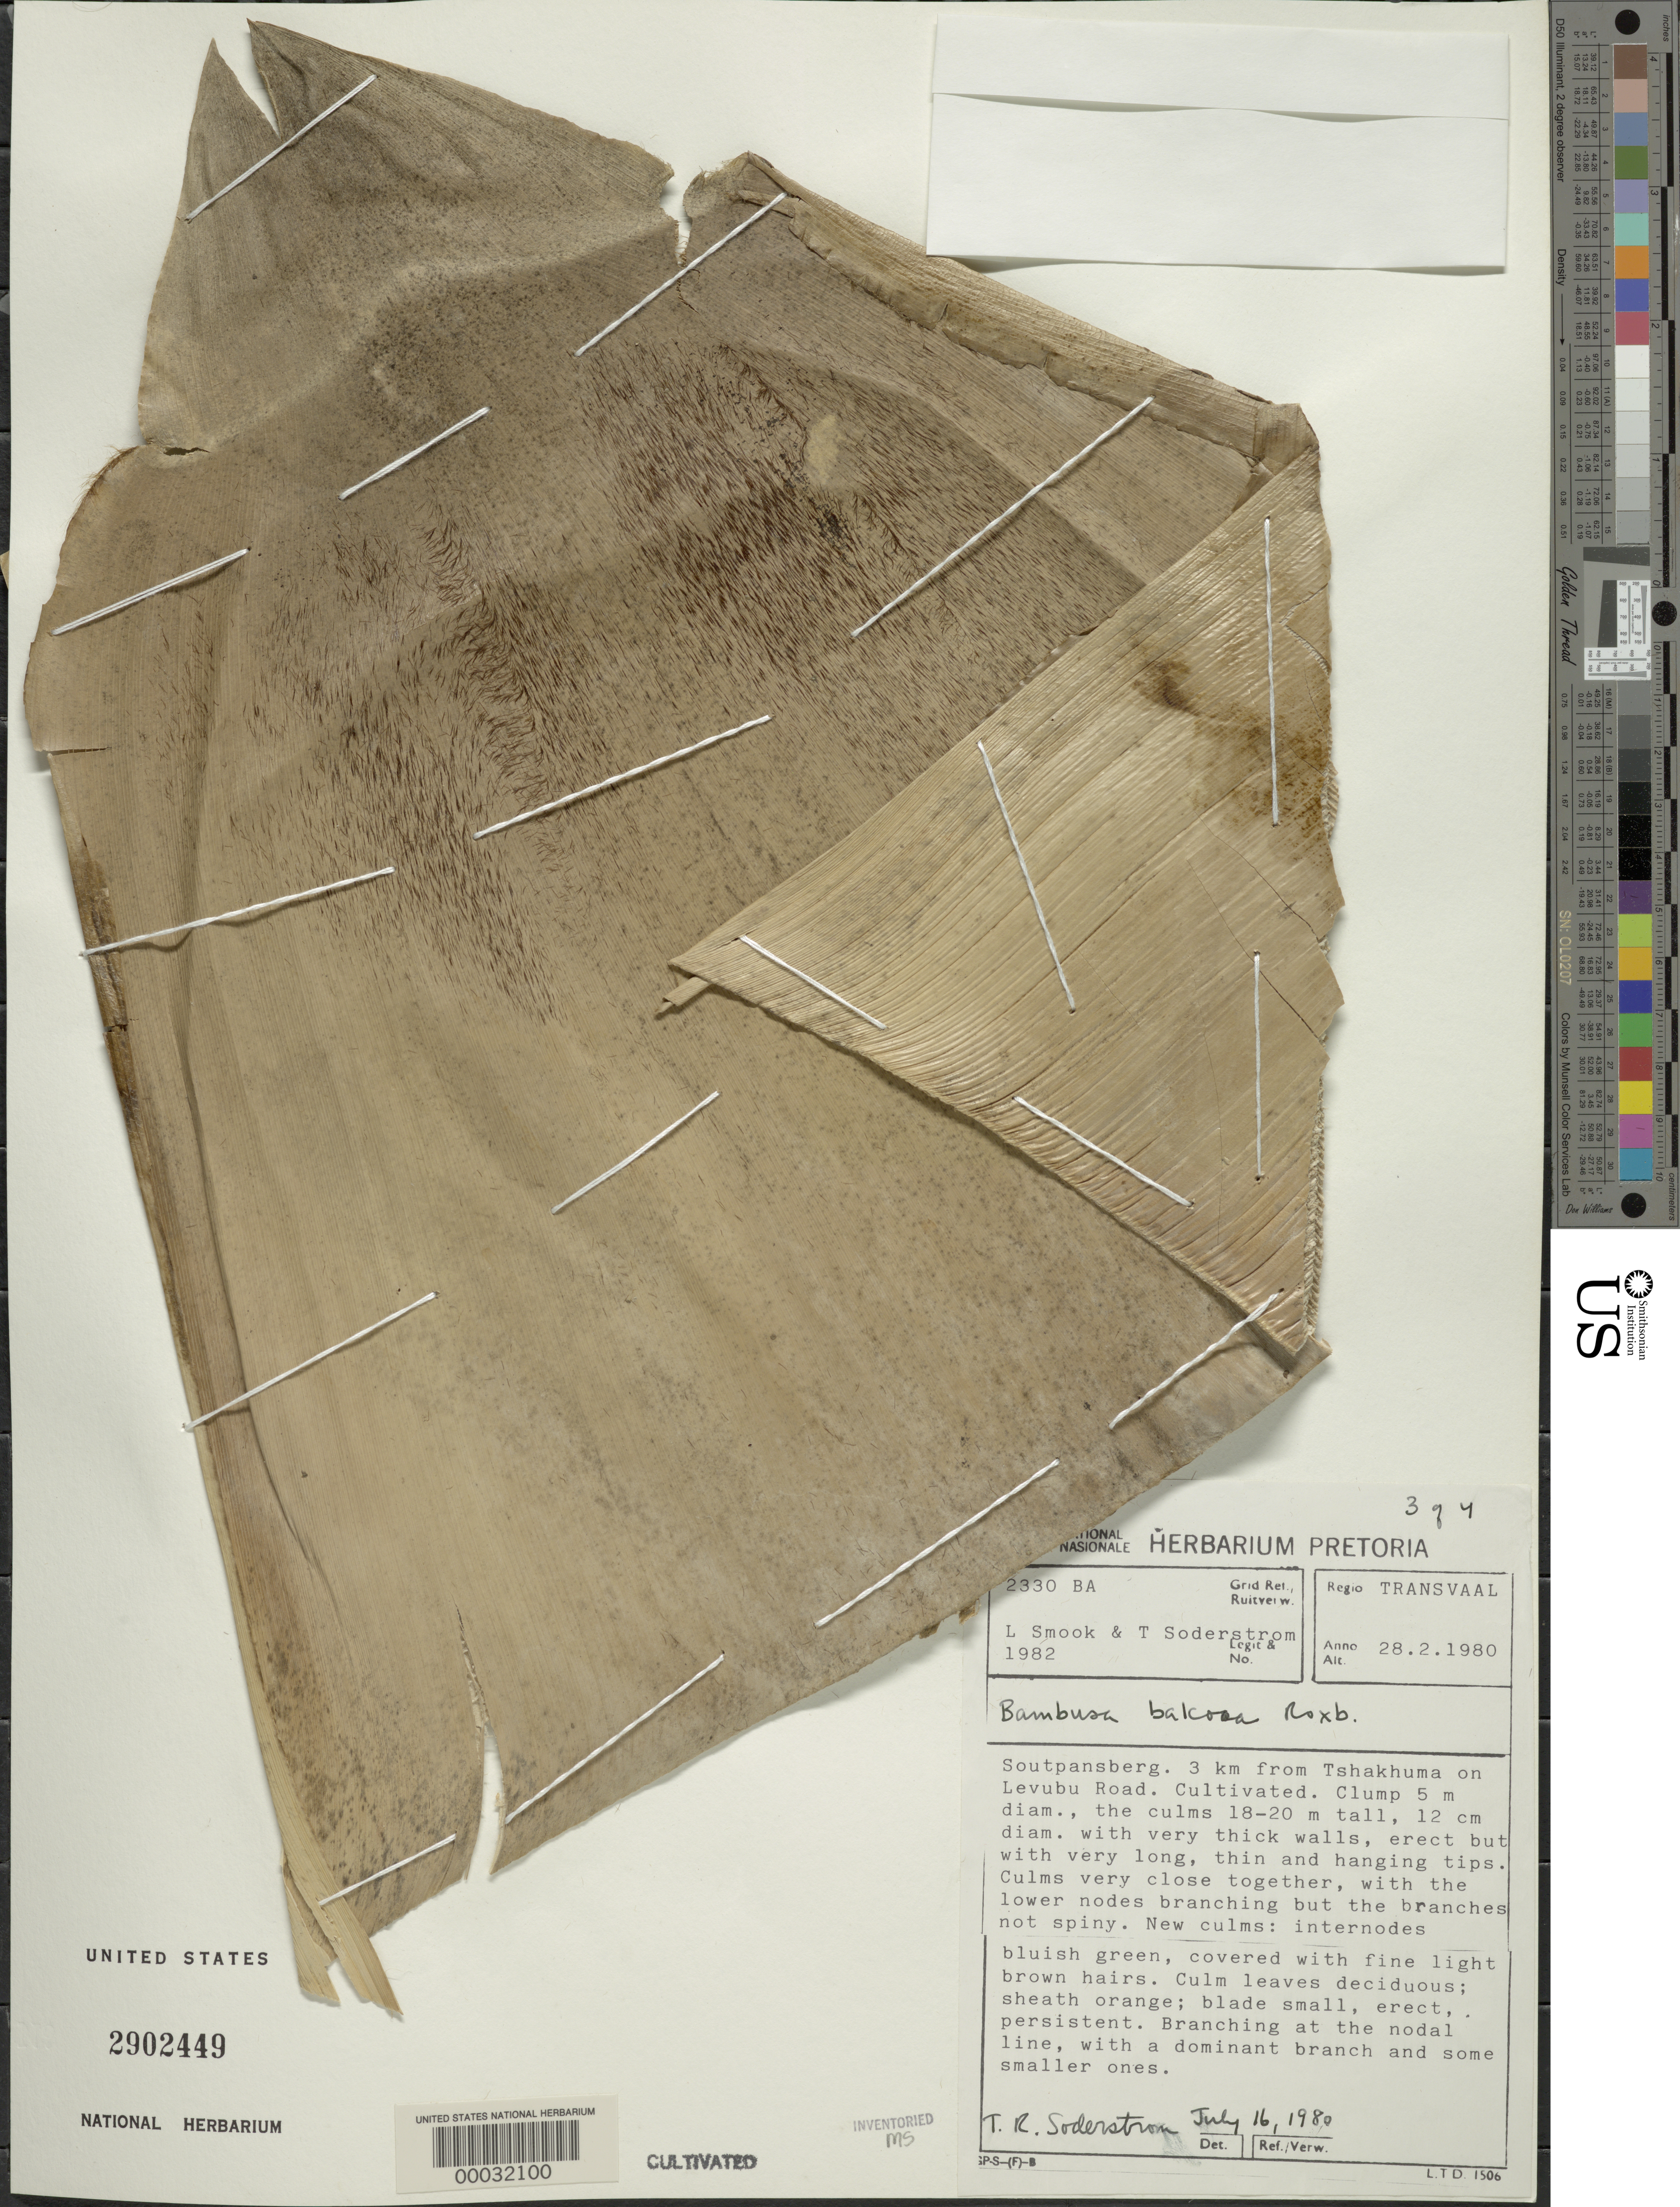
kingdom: Plantae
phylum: Tracheophyta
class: Liliopsida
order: Poales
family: Poaceae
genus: Bambusa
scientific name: Bambusa balcooa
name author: Roxb.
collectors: L. Smook & T. R. Soderstrom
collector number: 2330 Ba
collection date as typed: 28 Feb 1980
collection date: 1980-02-28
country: South Africa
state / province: Limpopo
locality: Soutpansberg, tshakhuma. Transvaal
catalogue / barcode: US 2902449